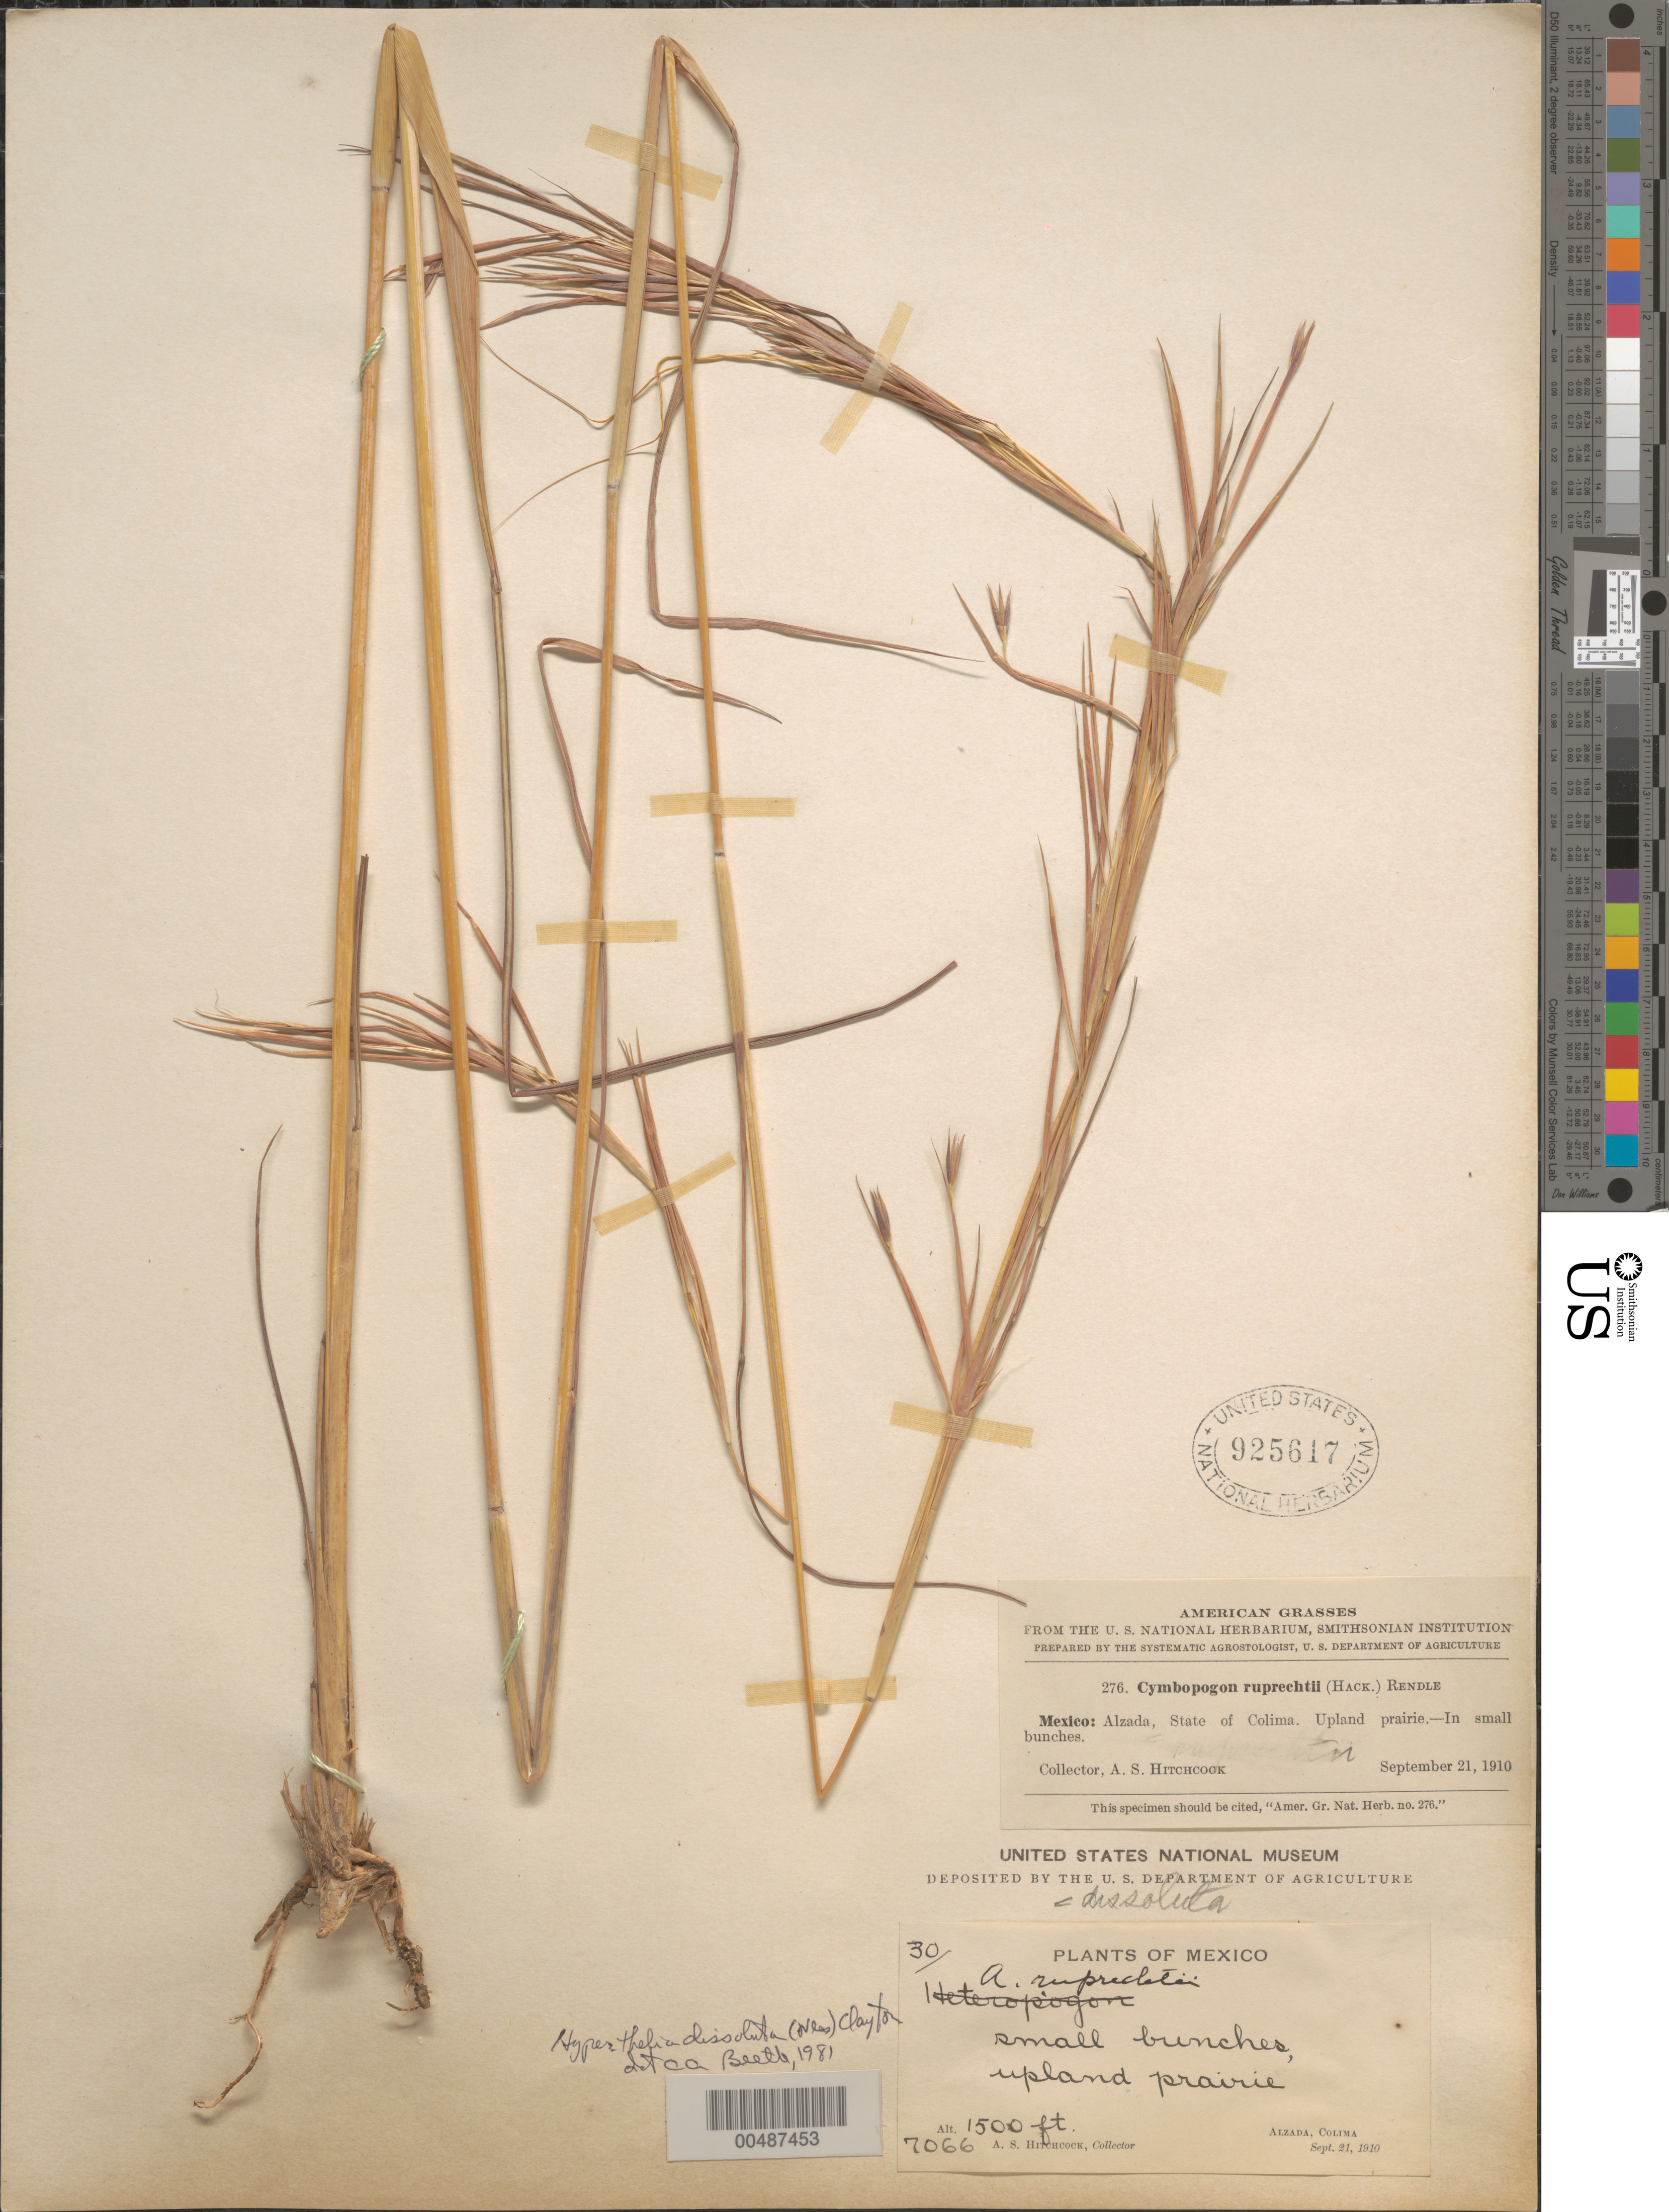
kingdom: Plantae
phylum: Tracheophyta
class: Liliopsida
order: Poales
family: Poaceae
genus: Hyperthelia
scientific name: Hyperthelia dissoluta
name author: (Nees ex Steud.) Clayton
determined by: Beetle, Alan A.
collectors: A. S. Hitchcock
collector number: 7066/276/30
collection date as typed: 21 Sep 1910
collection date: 1910-09-21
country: Mexico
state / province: Colima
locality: Alzada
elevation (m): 457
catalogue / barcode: US 925617